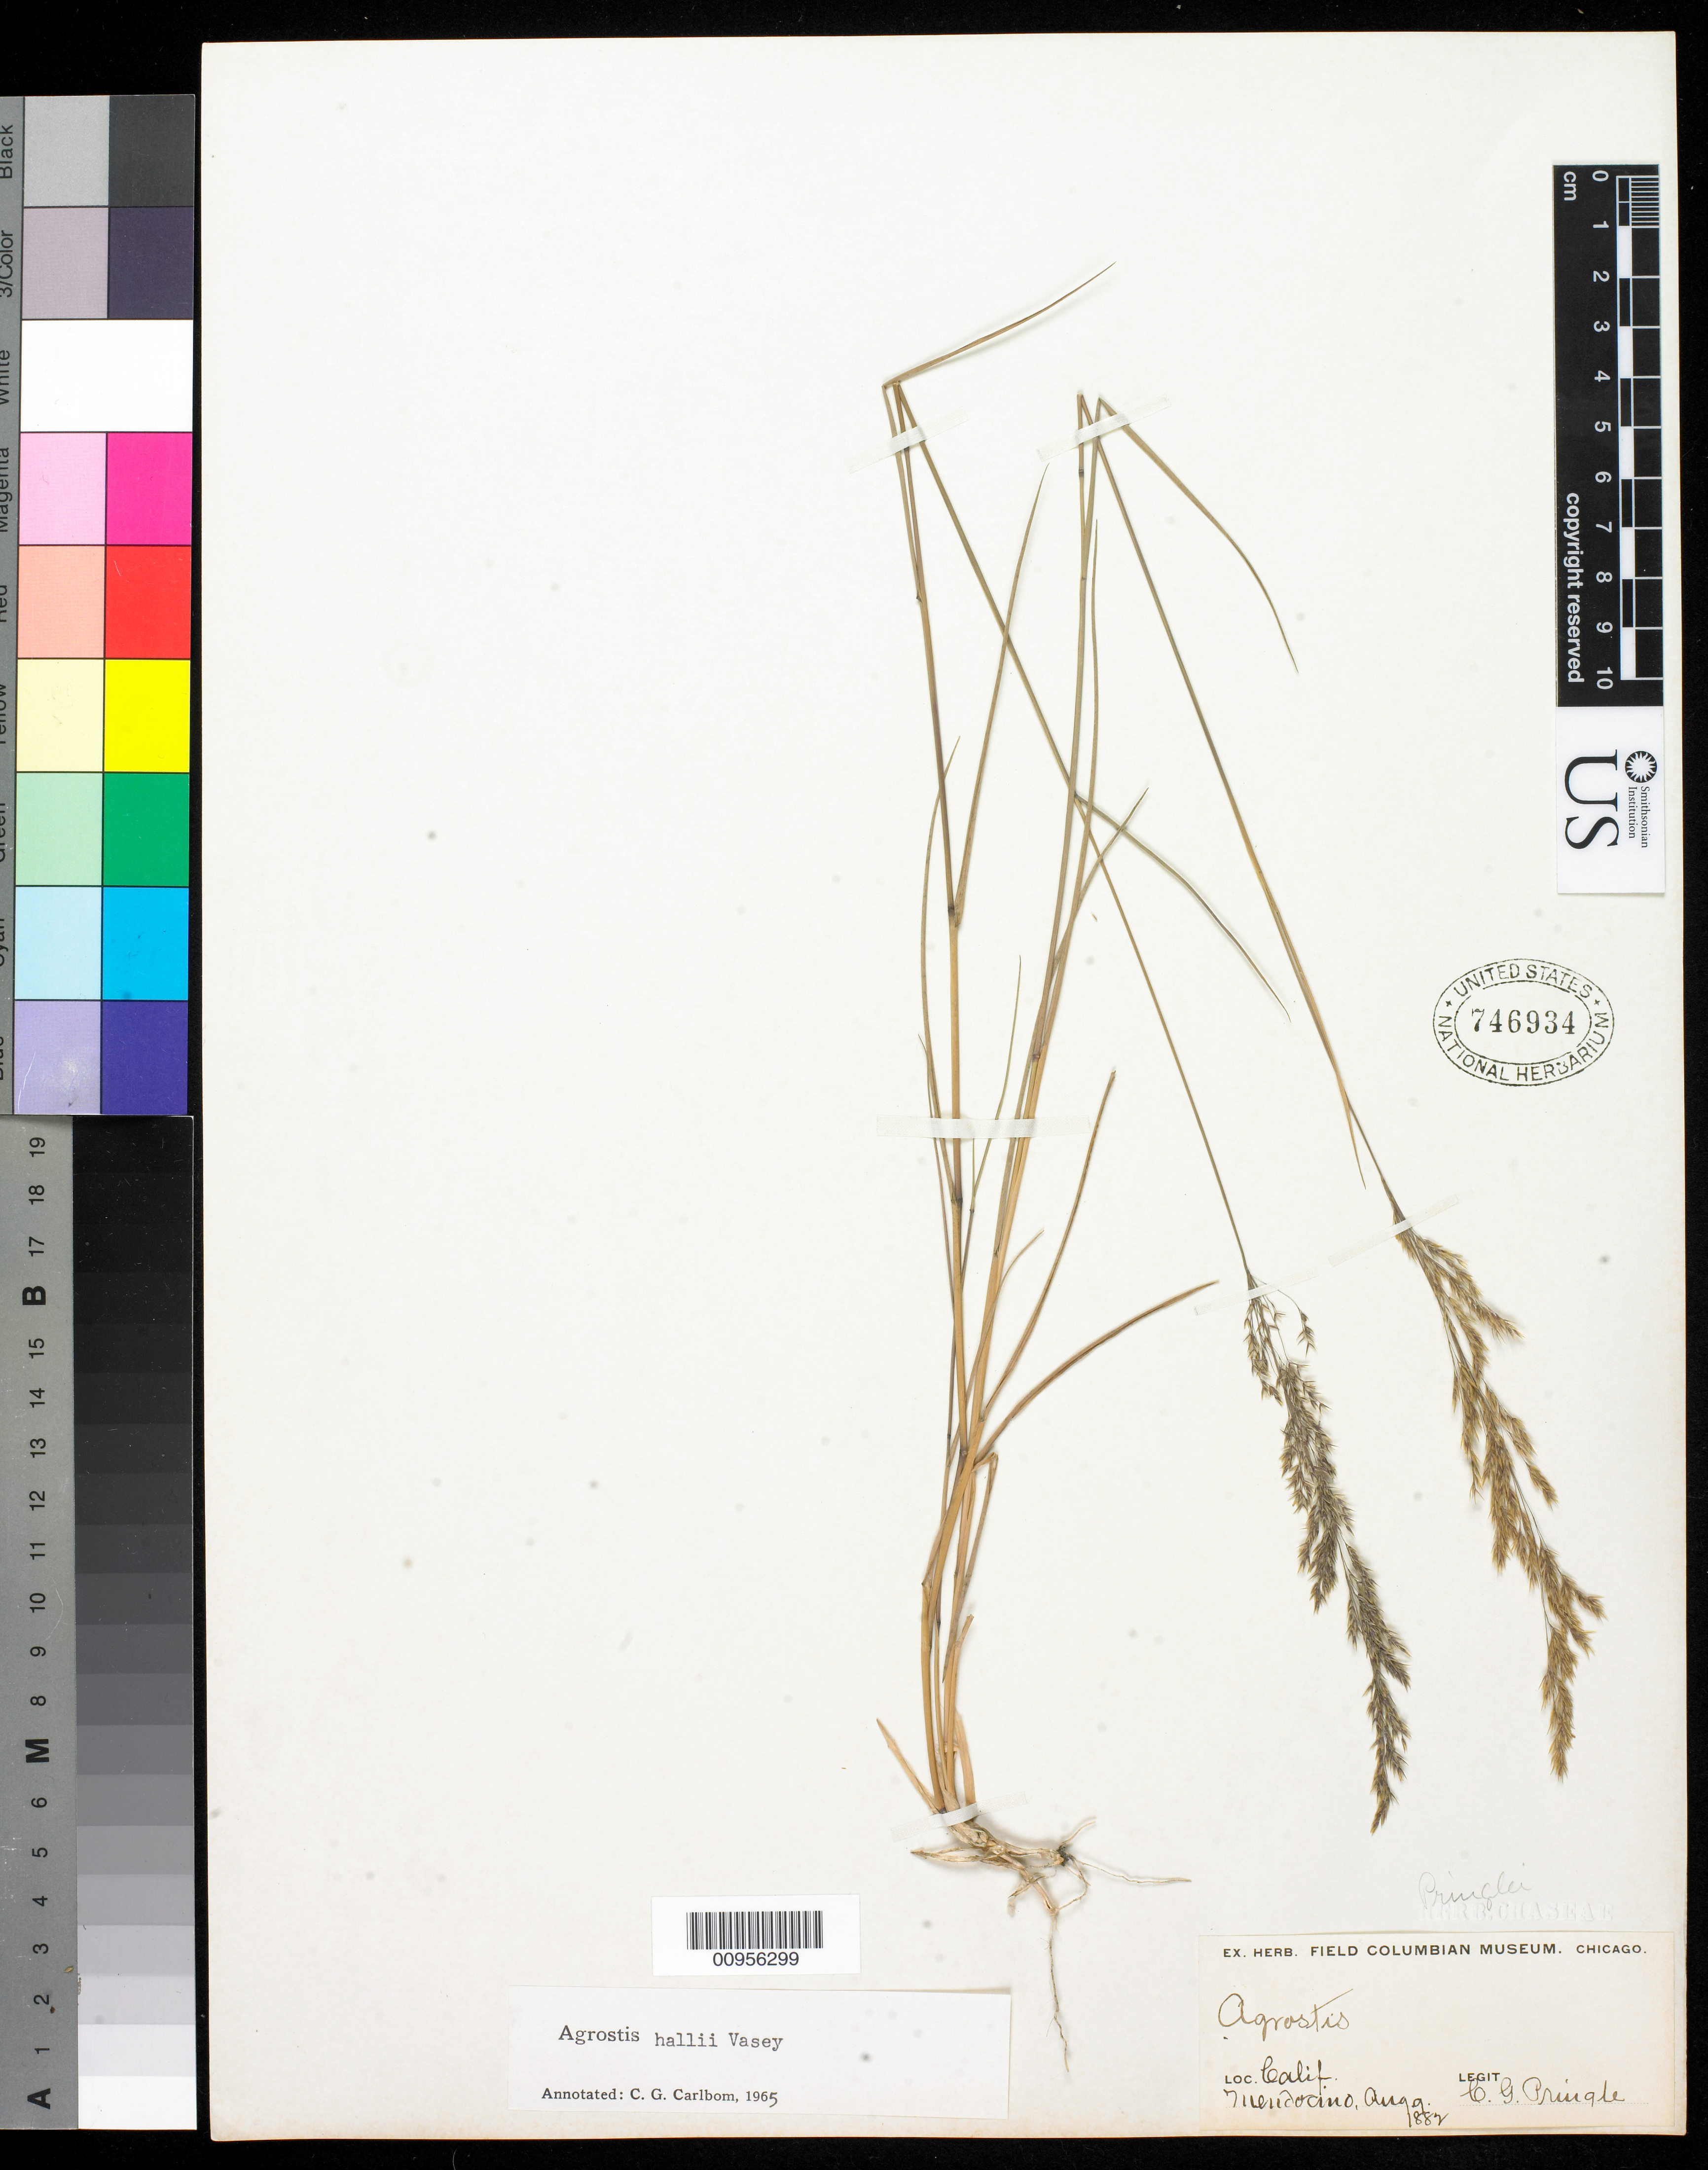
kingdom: Plantae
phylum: Tracheophyta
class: Liliopsida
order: Poales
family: Poaceae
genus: Agrostis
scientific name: Agrostis pringlei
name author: Scribn.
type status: Isolectotype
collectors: C. G. Pringle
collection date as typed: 09 Aug 1882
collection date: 1882-08-09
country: United States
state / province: California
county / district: Mendocino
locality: Mendocino.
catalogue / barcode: US 746934